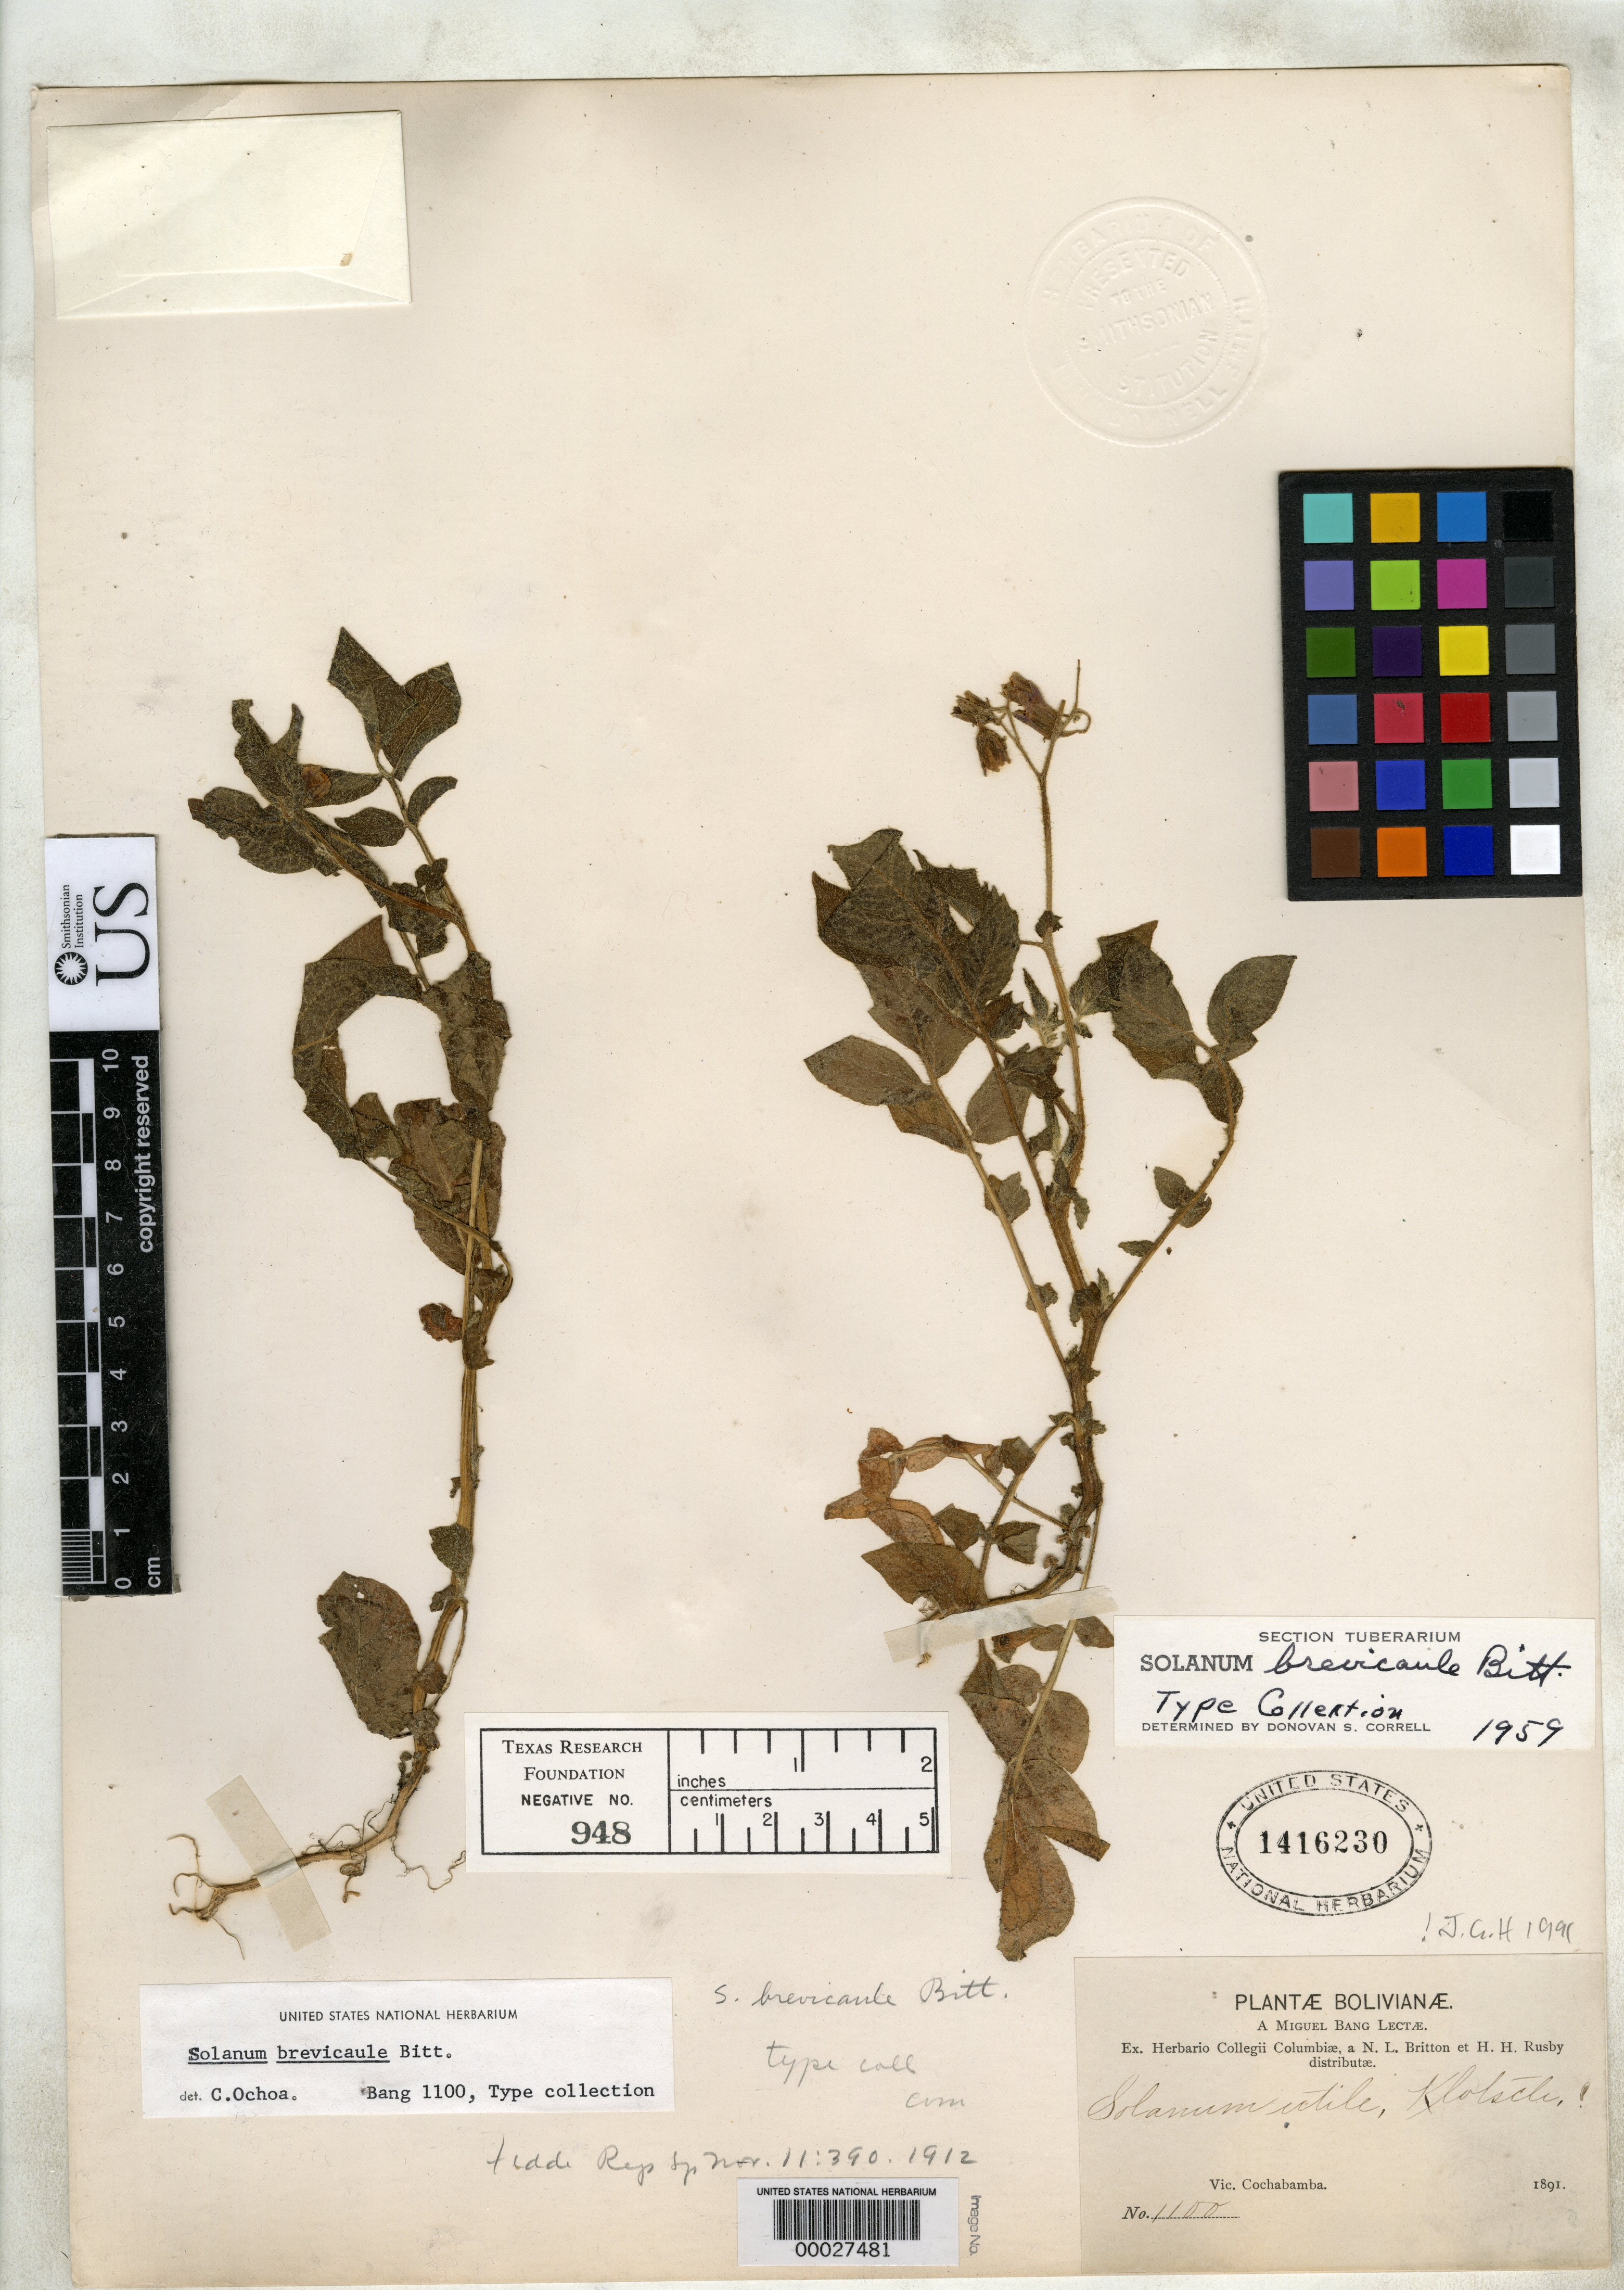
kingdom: Plantae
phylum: Tracheophyta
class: Magnoliopsida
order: Solanales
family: Solanaceae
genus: Solanum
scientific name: Solanum liriunianum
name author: Cárdenas & Hawkes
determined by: Correll, D. S.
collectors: M. Bang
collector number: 1100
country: Bolivia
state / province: Cochabamba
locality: Vic. Cochabamba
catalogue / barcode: US 1416230